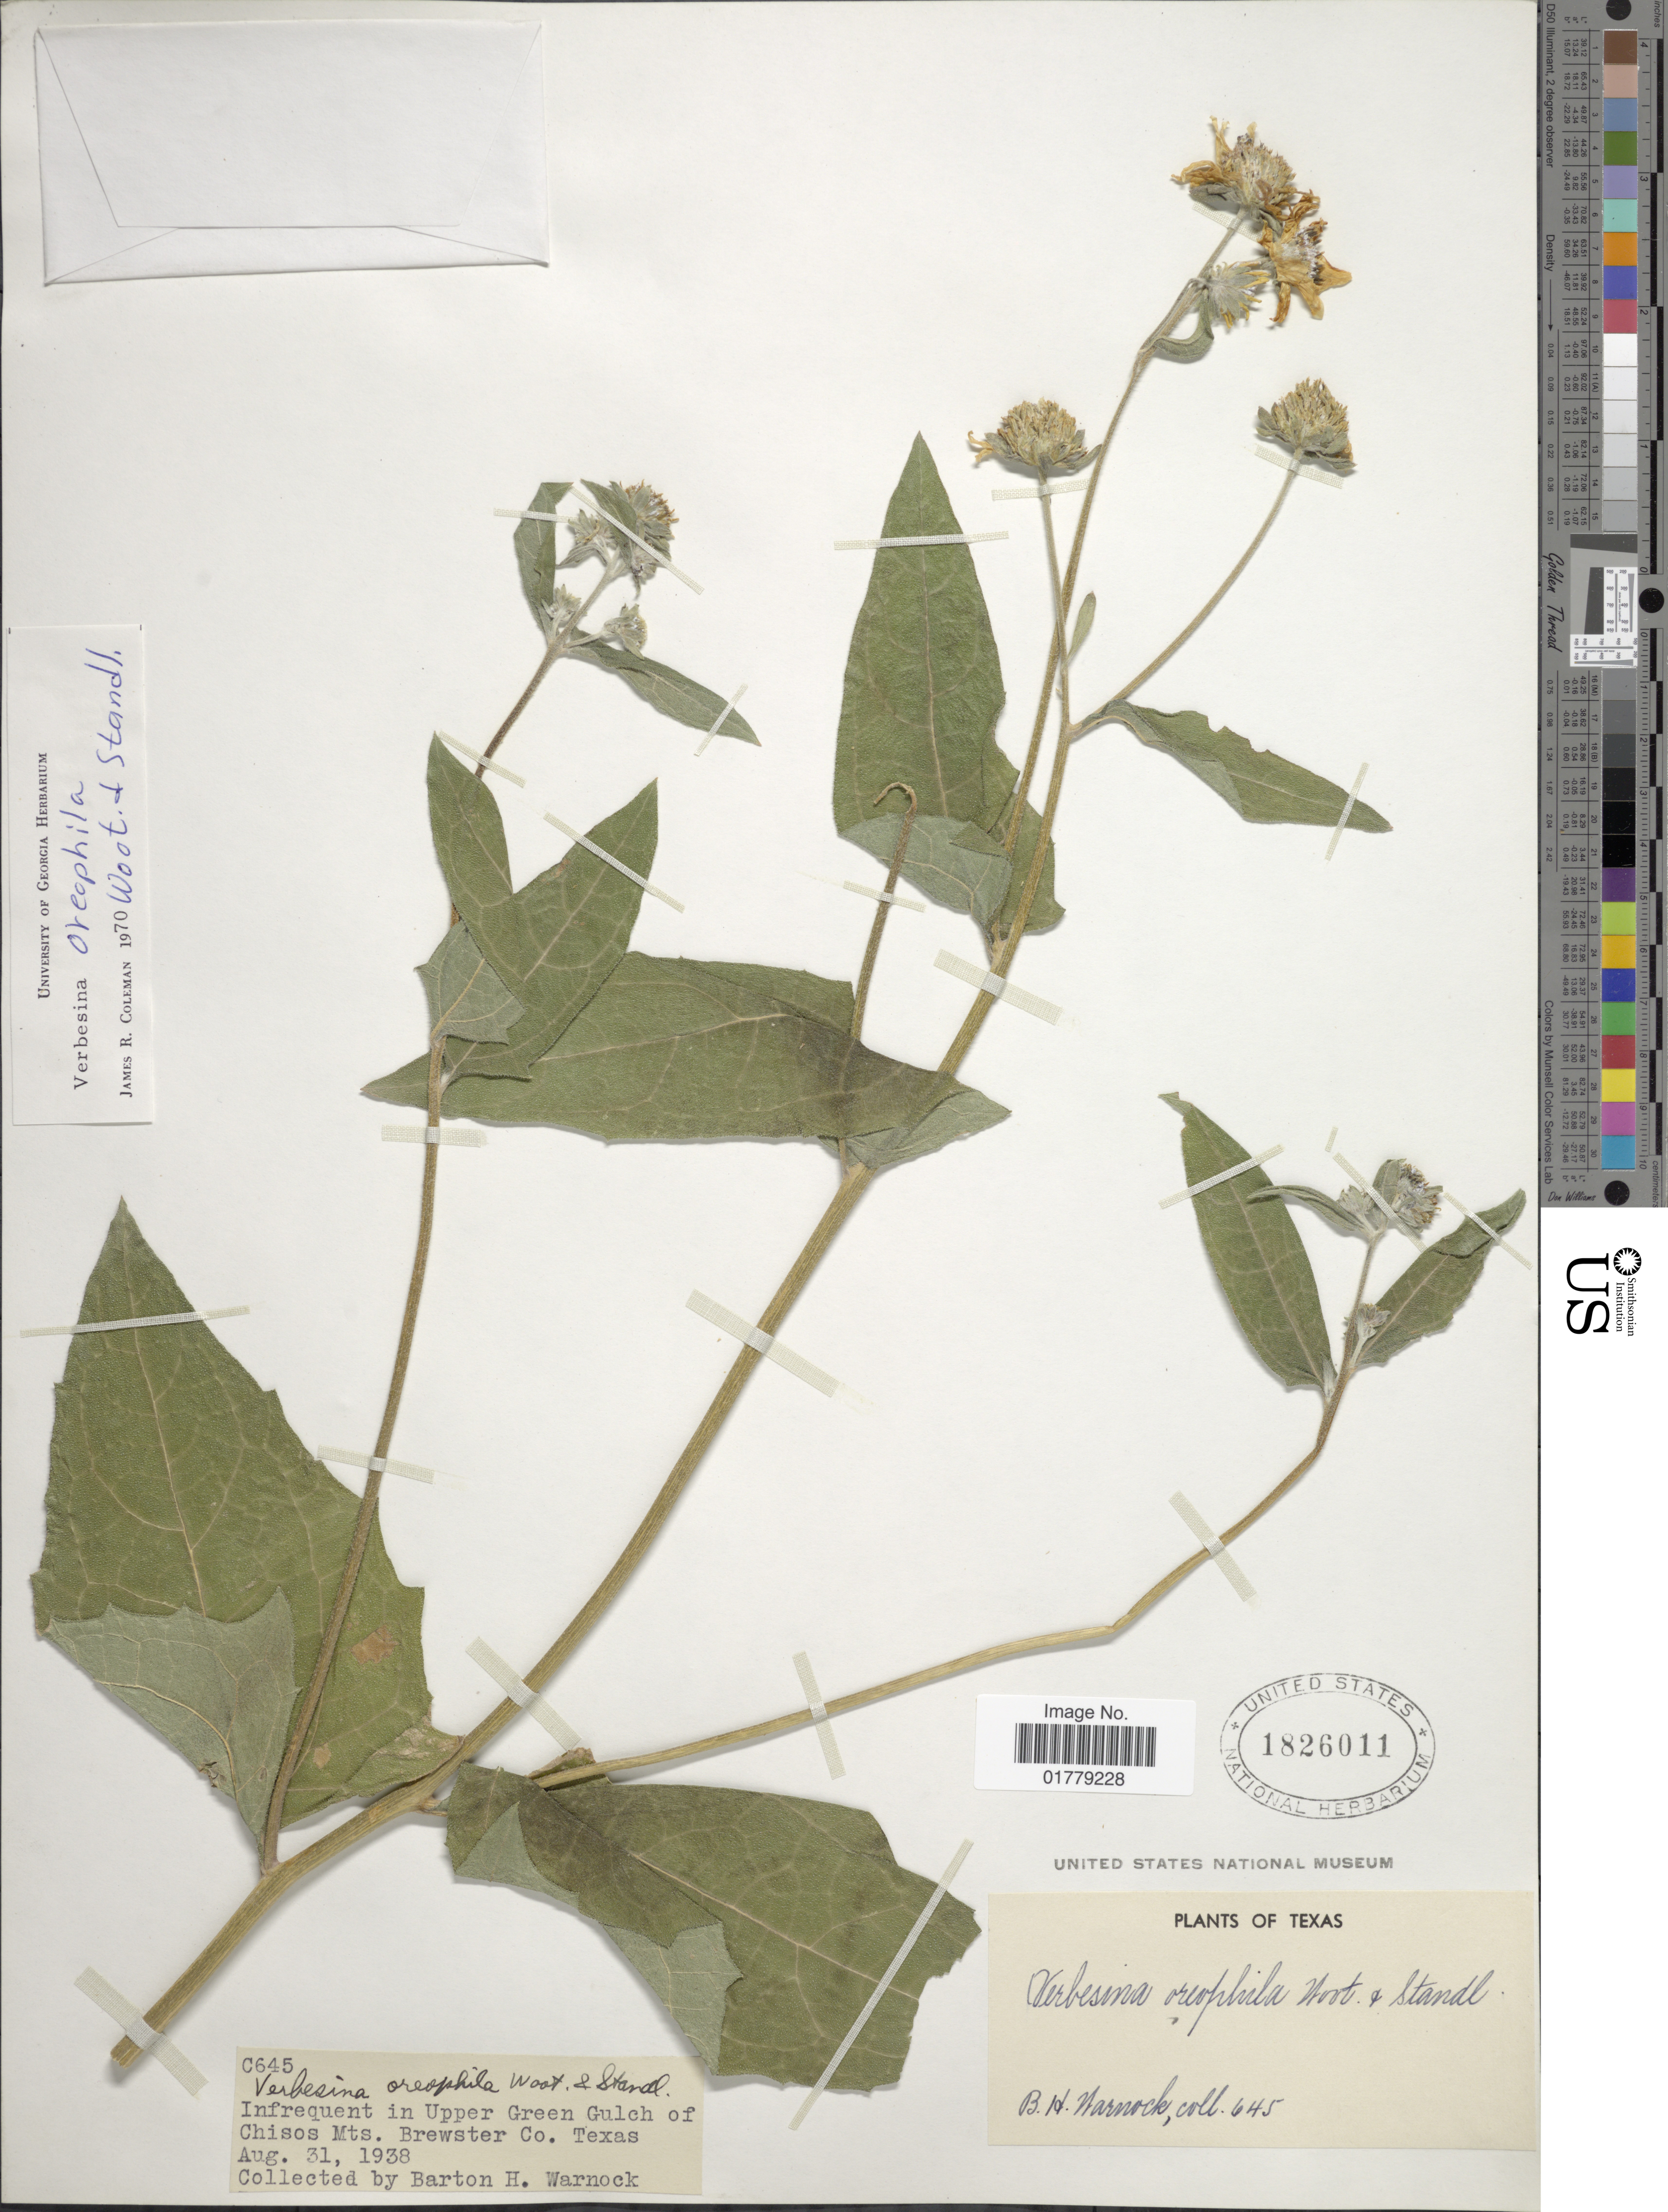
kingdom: Plantae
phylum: Tracheophyta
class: Magnoliopsida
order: Asterales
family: Asteraceae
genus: Verbesina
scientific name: Verbesina oreophila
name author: Wooton & Standl.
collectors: B. H. Warnock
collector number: C645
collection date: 1938-08-31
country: United States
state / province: Texas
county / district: Brewster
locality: Infrequent in Upper Green Gulch of Chisos Mts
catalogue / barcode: US 1826011